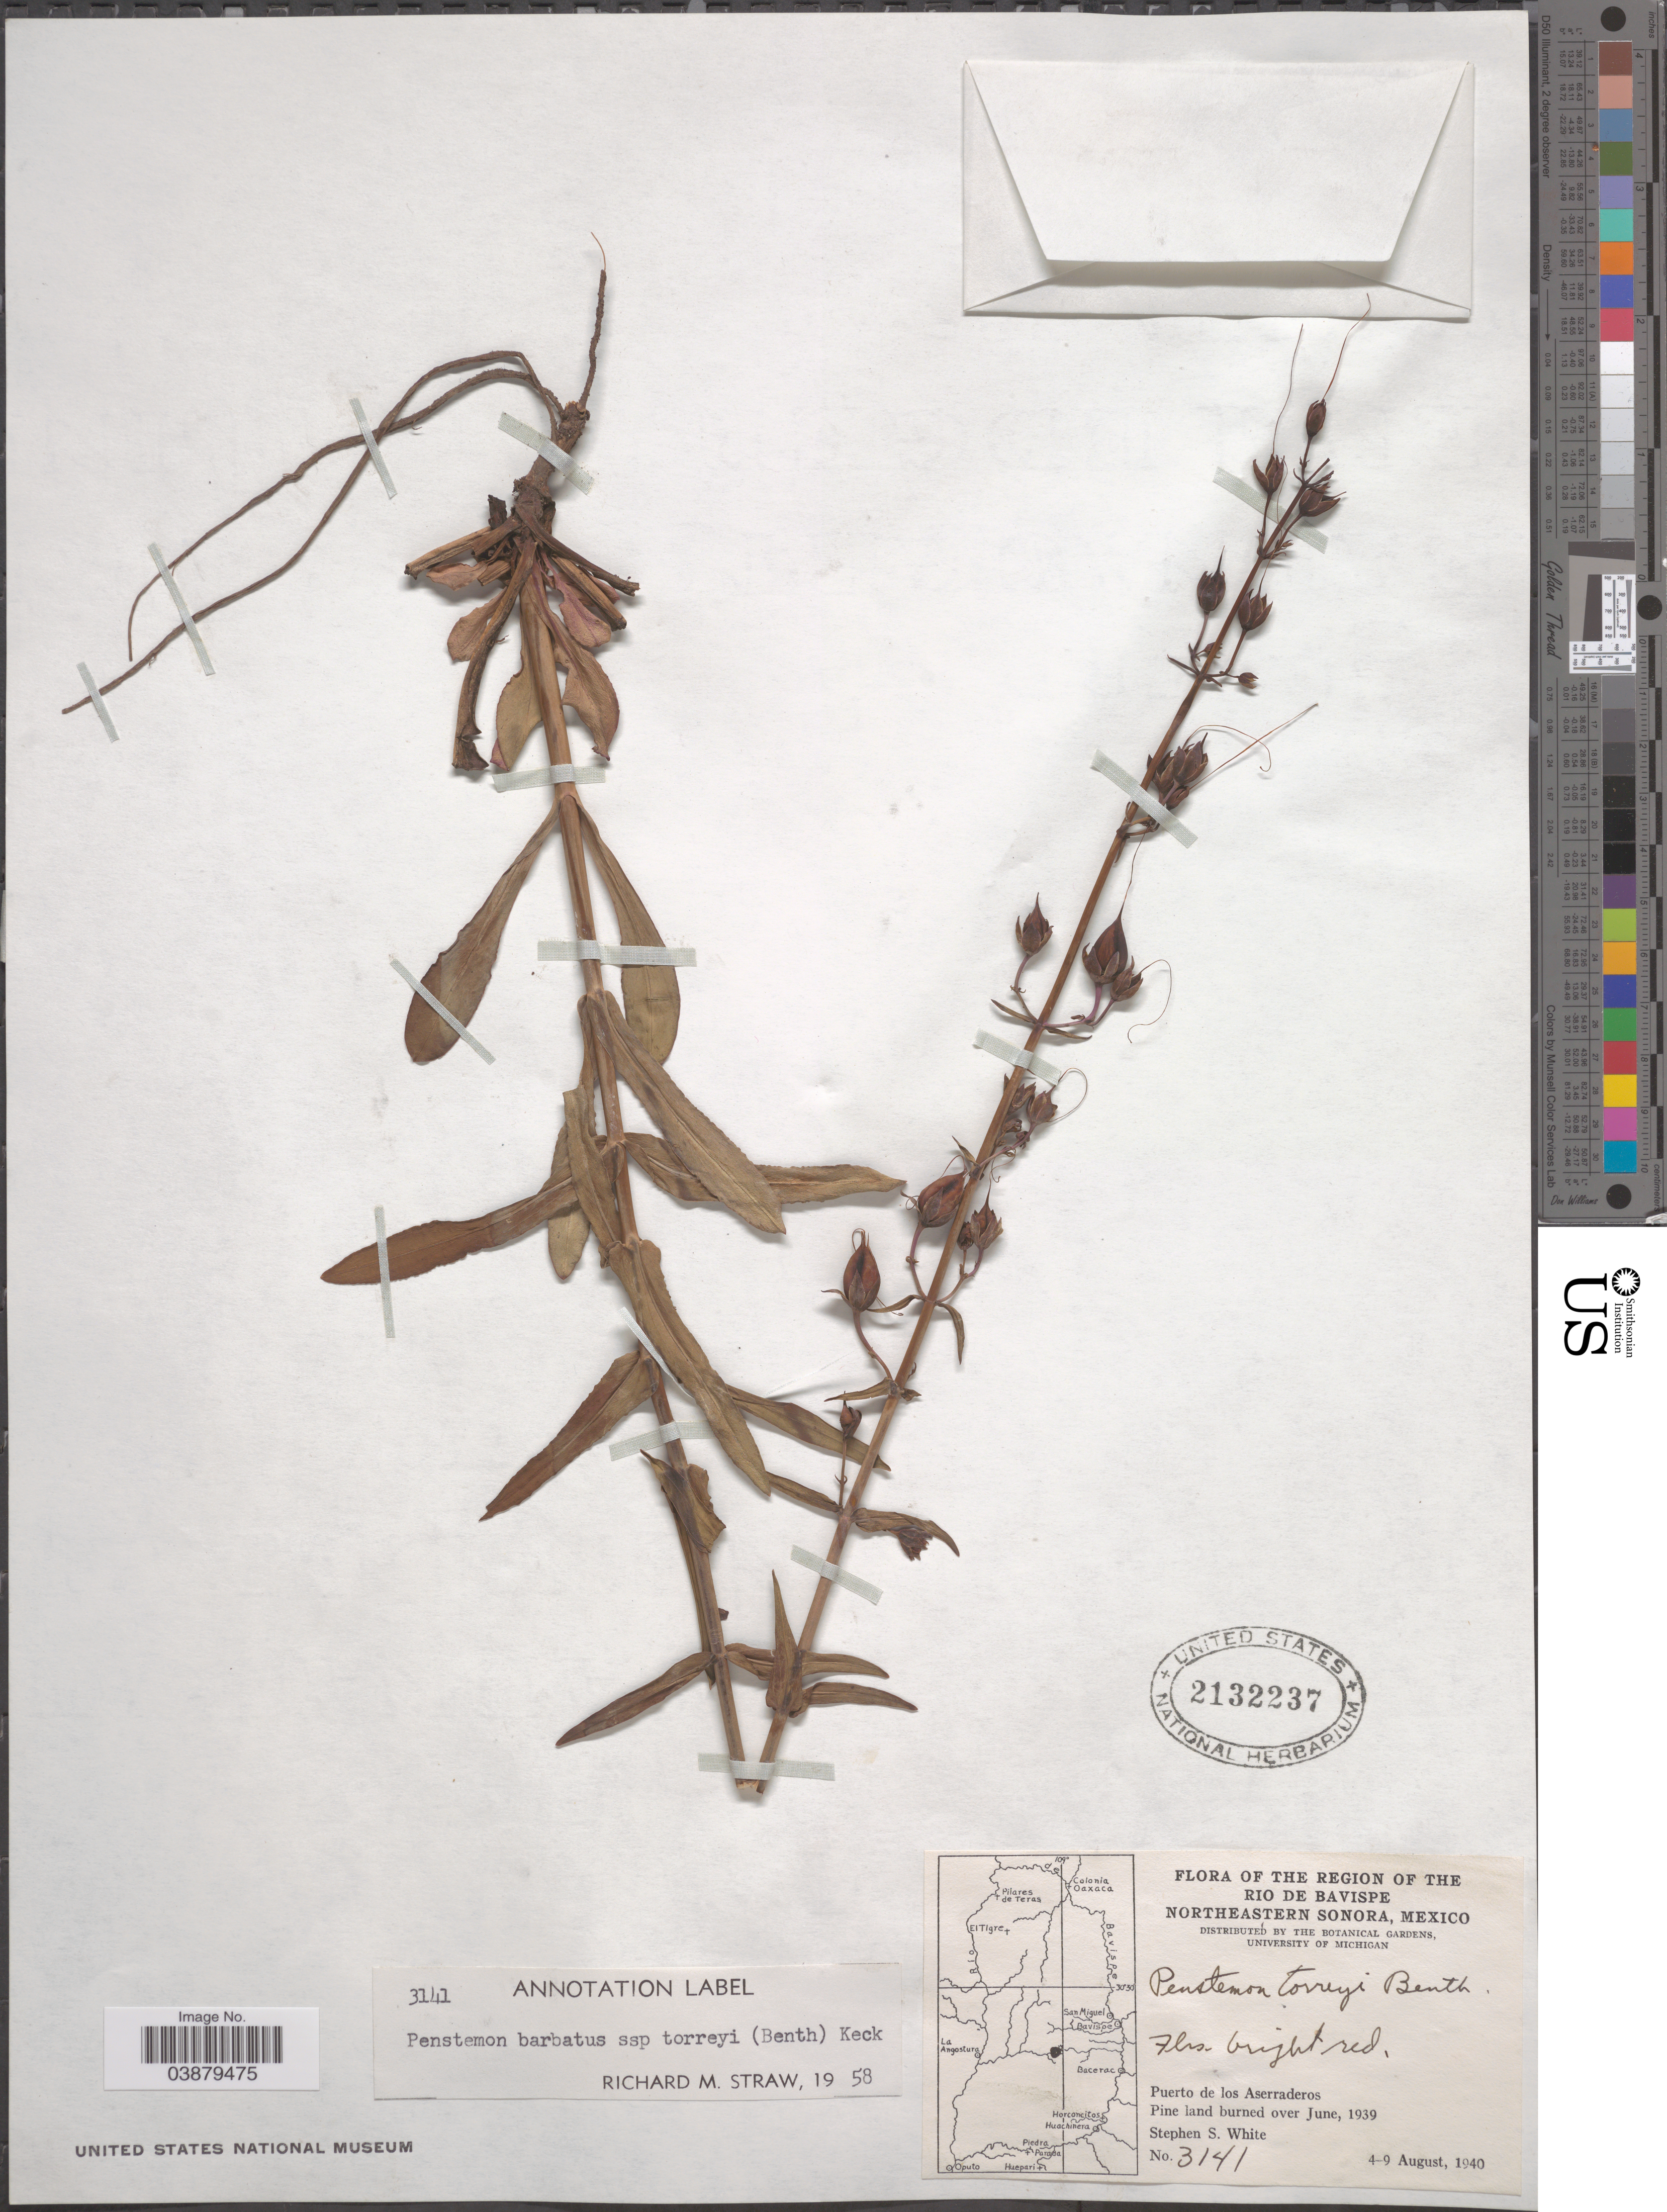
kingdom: Plantae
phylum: Tracheophyta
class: Magnoliopsida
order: Lamiales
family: Plantaginaceae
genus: Penstemon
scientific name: Penstemon barbatus subsp. torreyi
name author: (Benth.) D.D. Keck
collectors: S. S. White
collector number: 3141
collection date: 1940-08-04/1940-08-09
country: Mexico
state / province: Sonora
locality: The Region of the Rio de Bavispe. Northeastern Sonora. Puerto de los Aserraderos.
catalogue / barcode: US 2132237